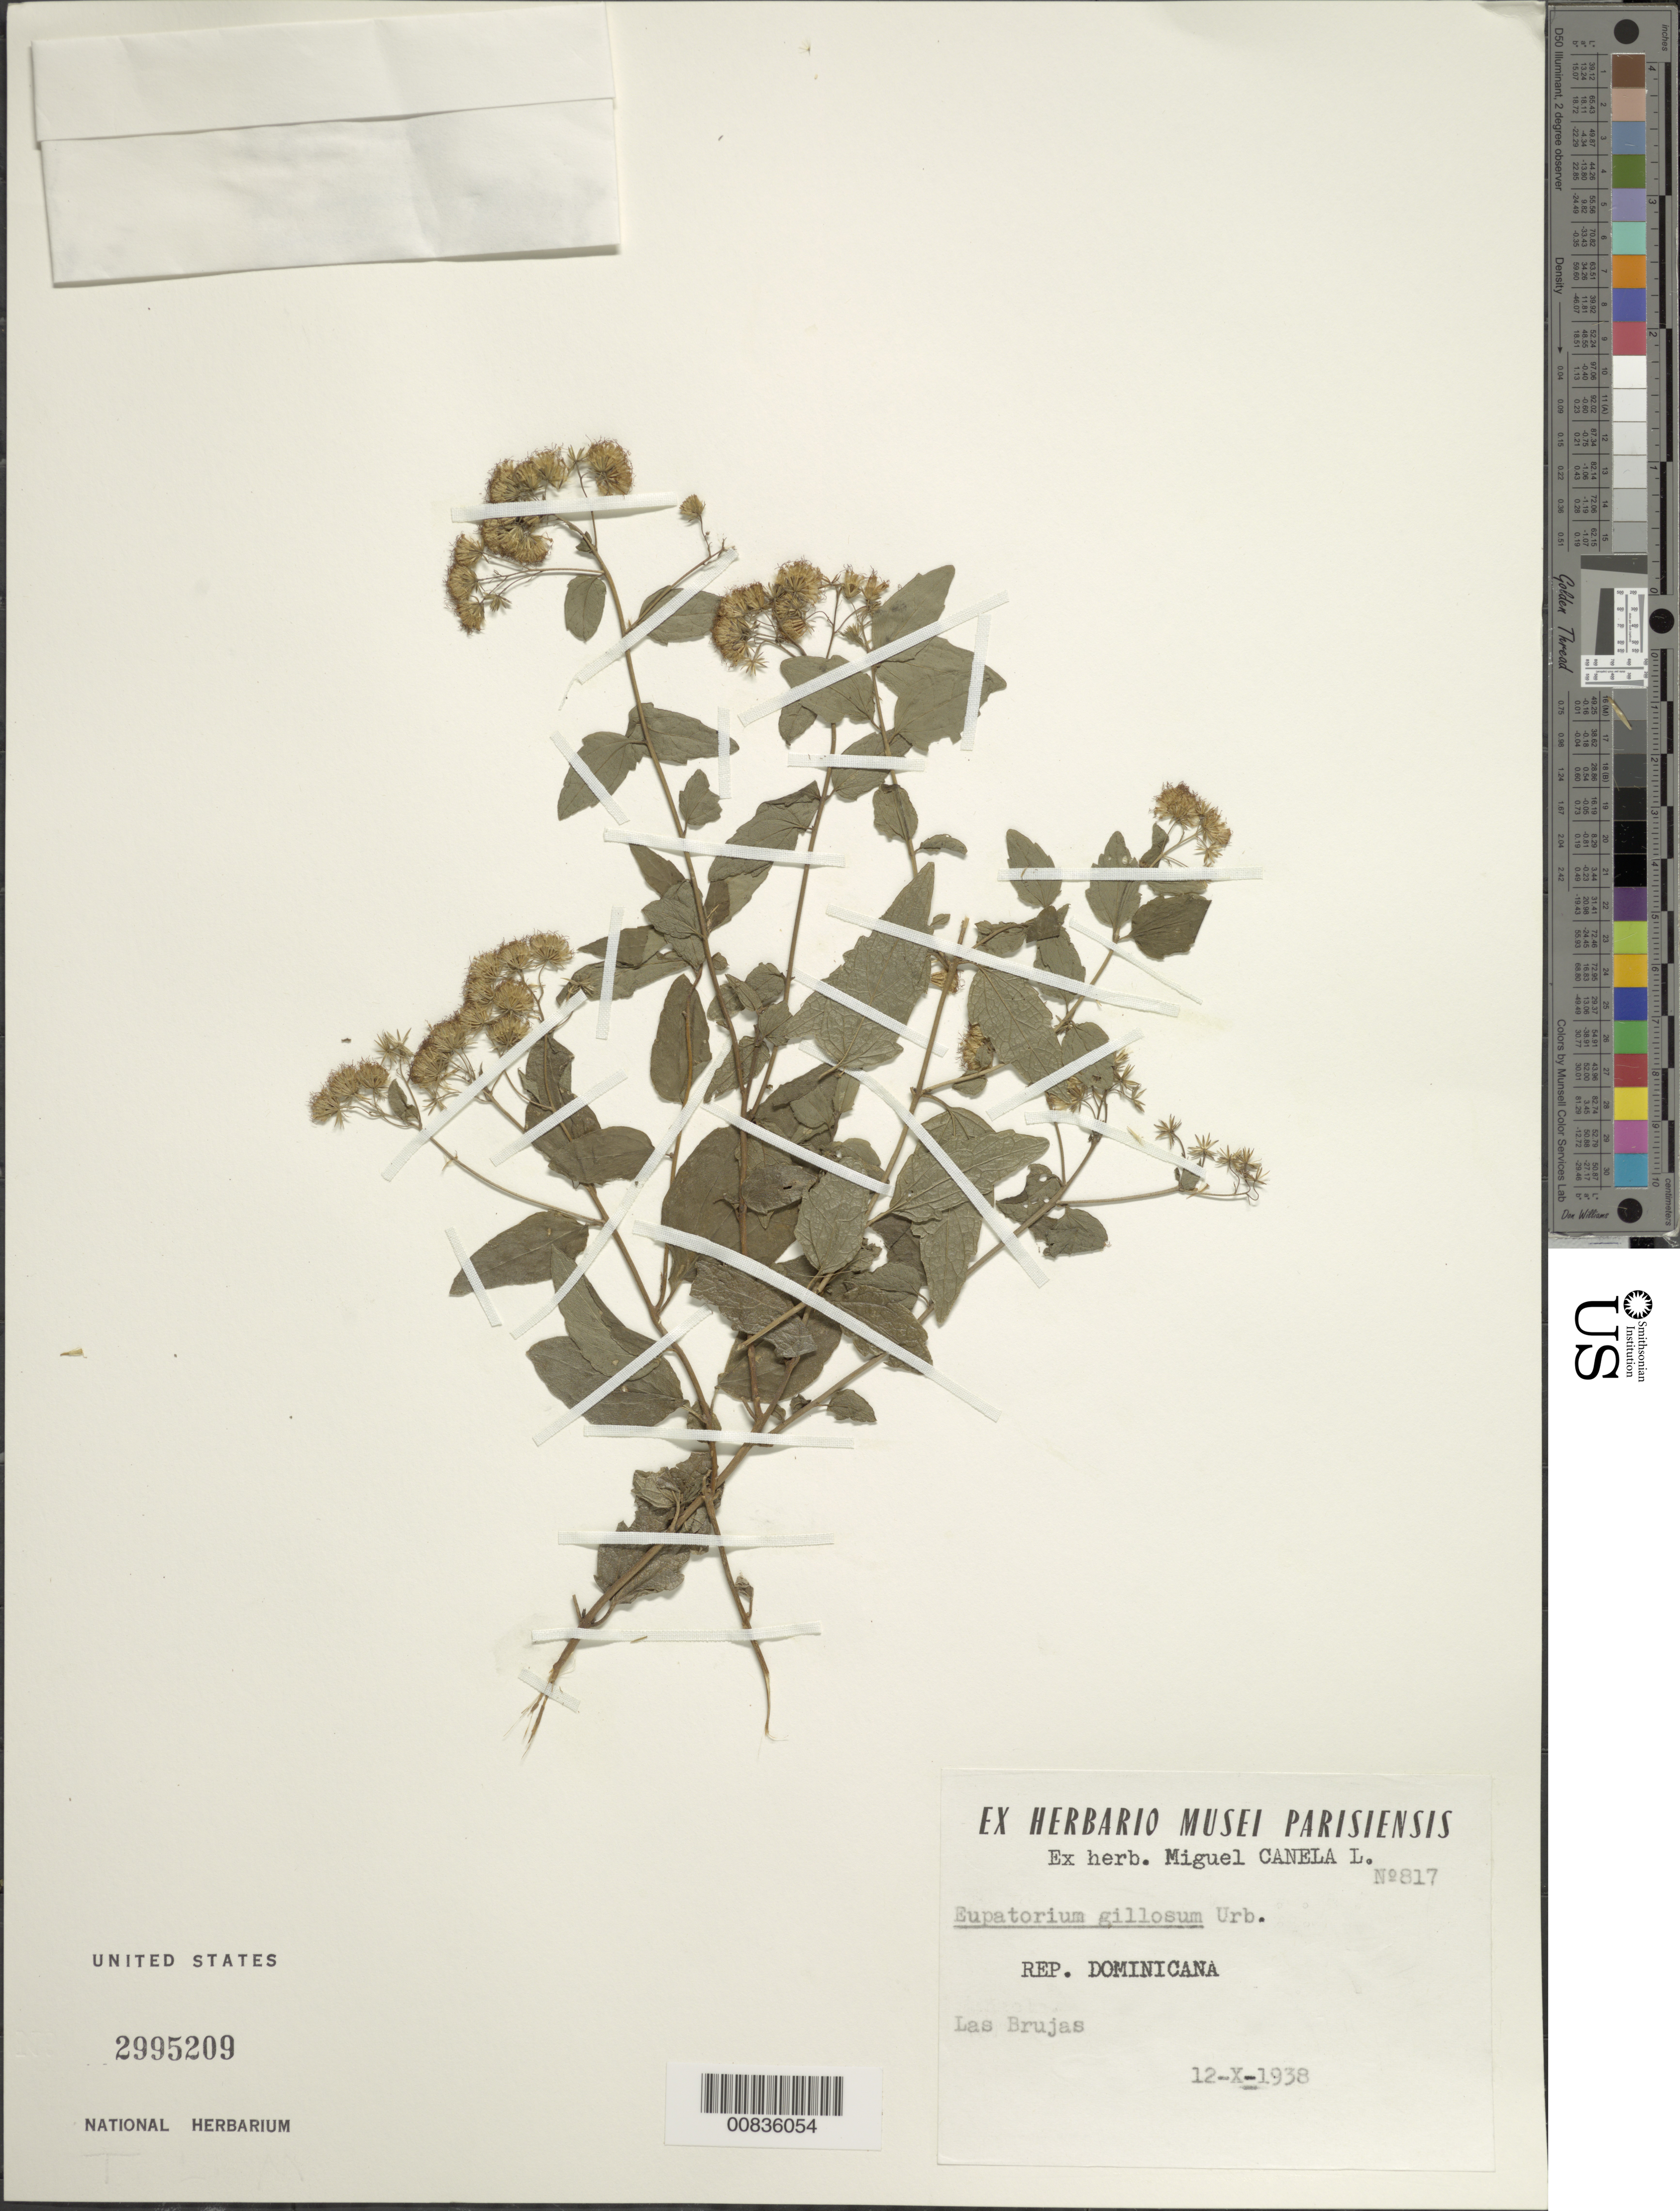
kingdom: Plantae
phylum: Tracheophyta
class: Magnoliopsida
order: Asterales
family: Asteraceae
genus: Koanophyllon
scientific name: Koanophyllon gibbosum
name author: (Urb.) R.M. King & H. Rob.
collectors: M. Canela Lazaro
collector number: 817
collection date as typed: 12 Dec 1938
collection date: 1938-12-12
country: Dominican Republic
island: Hispaniola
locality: Las Brujas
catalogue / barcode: US 2995209